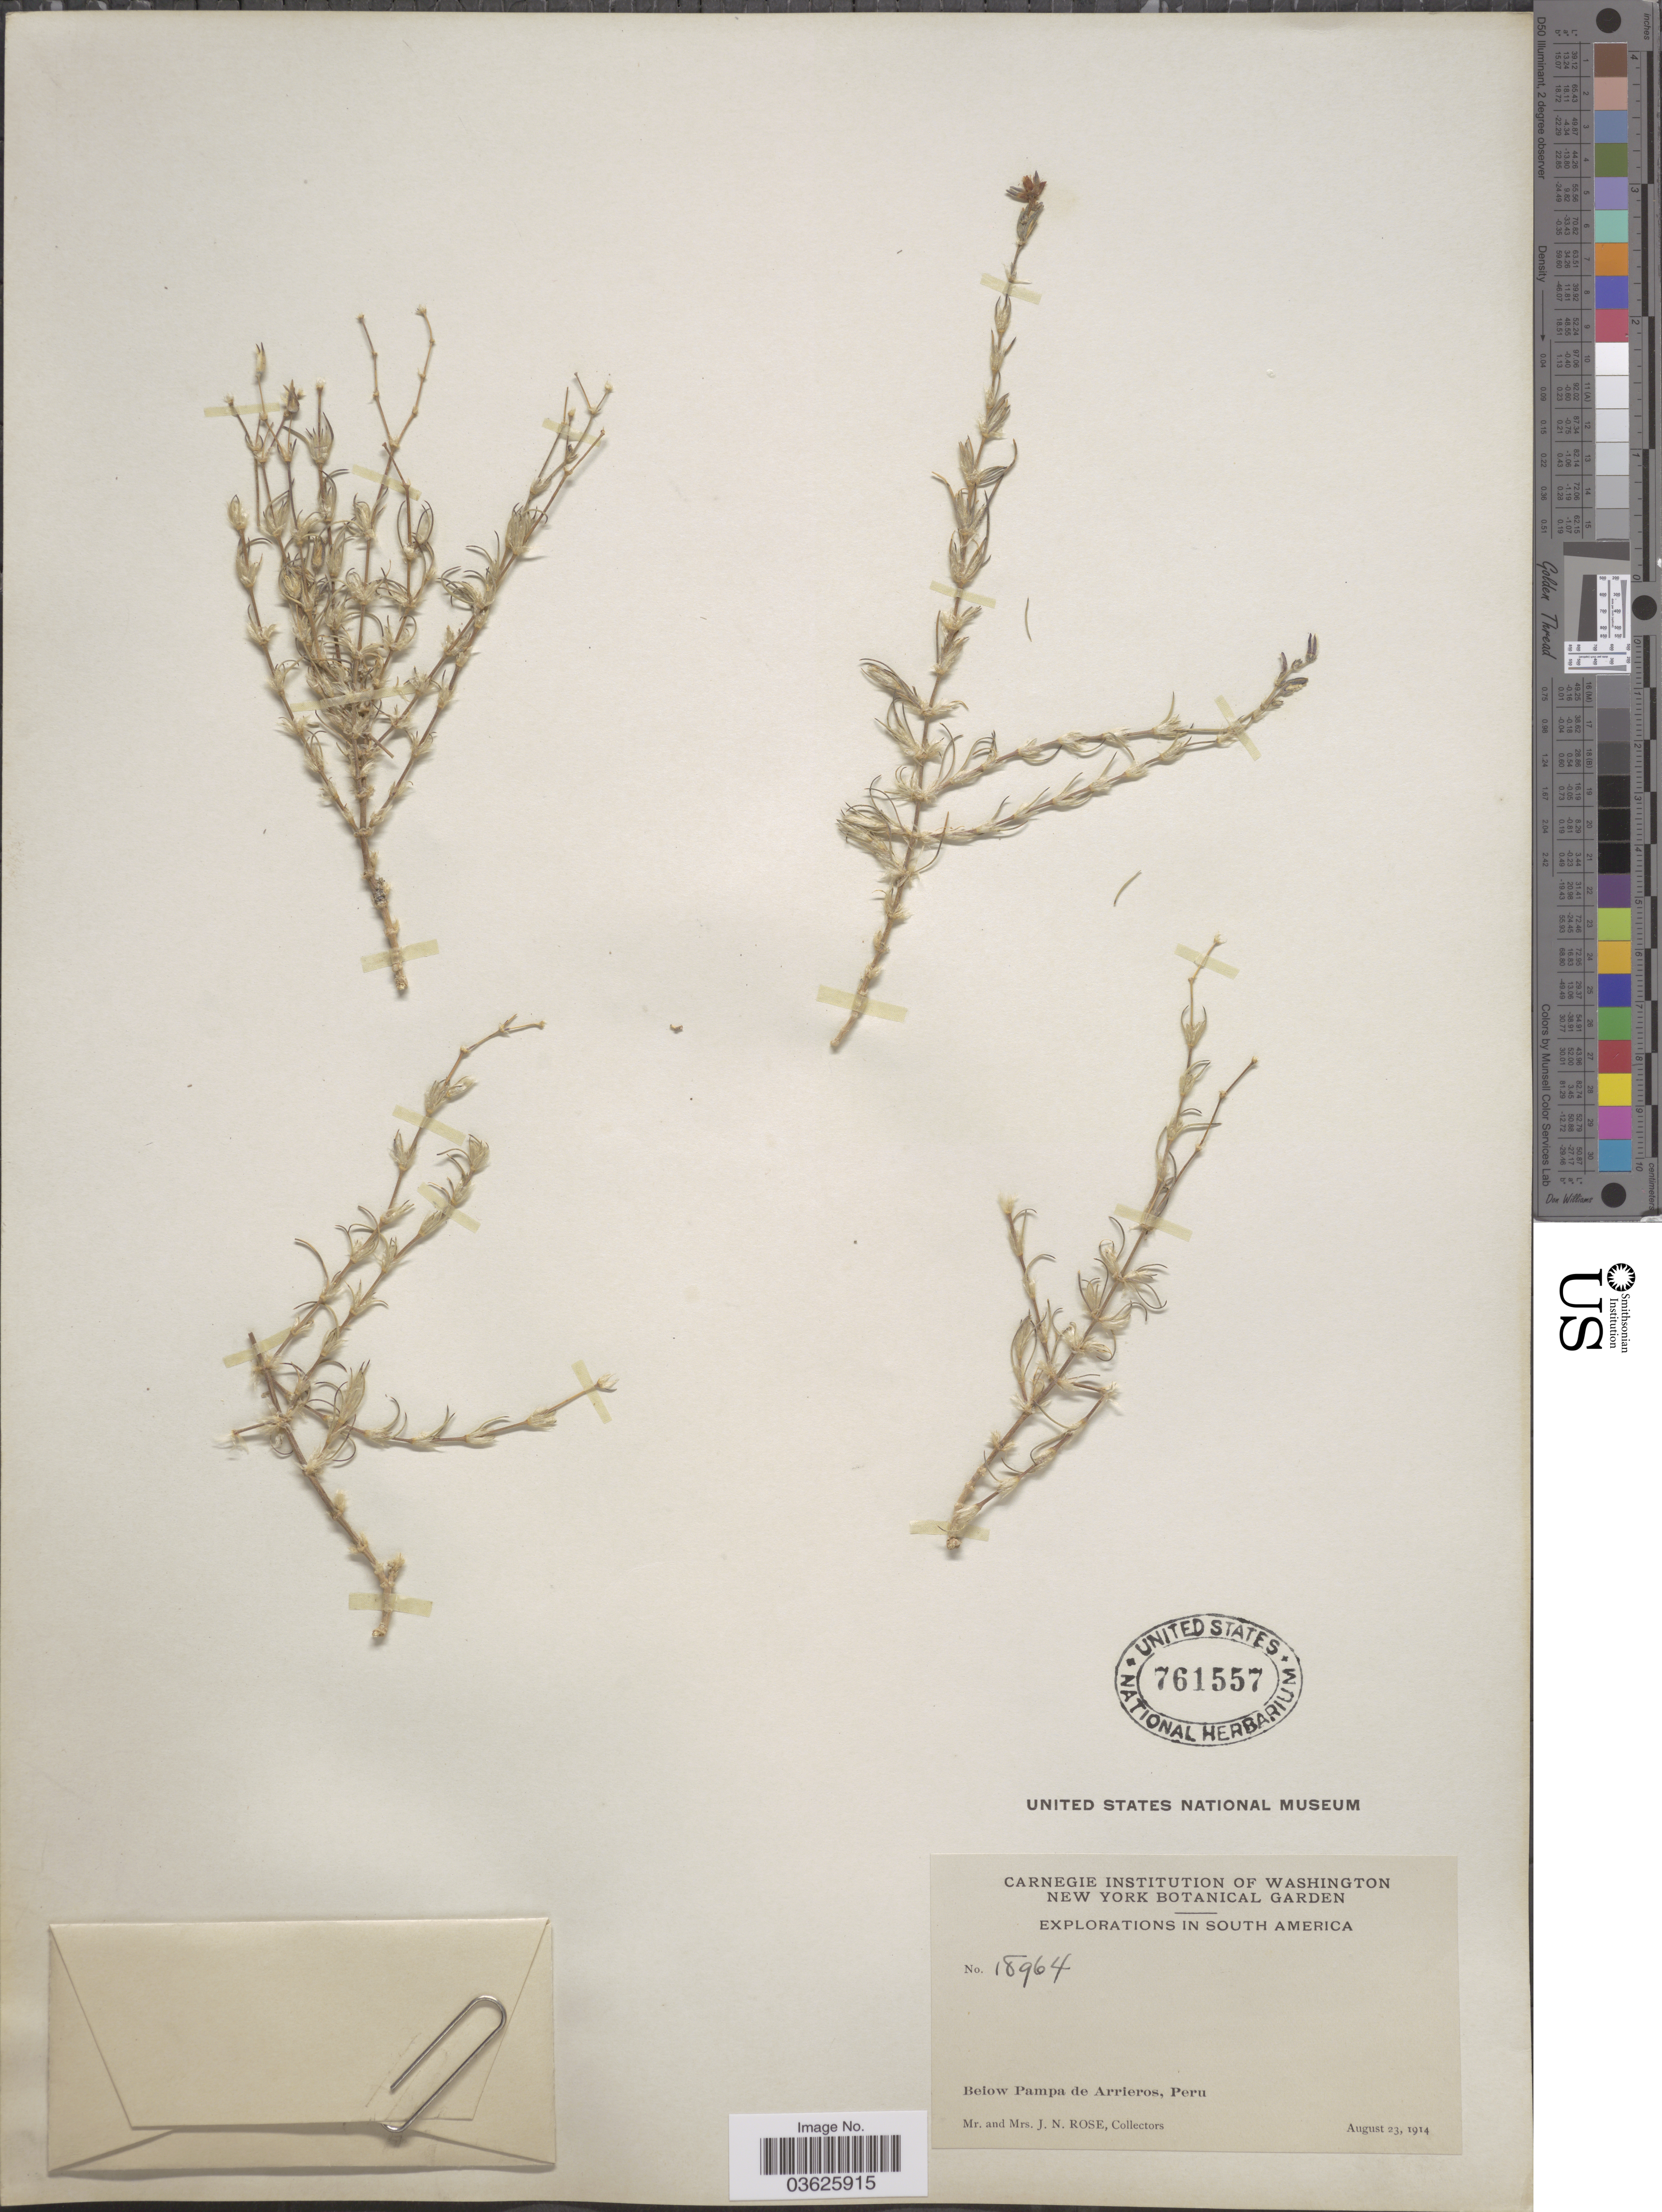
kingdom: Plantae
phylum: Tracheophyta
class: Magnoliopsida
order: Caryophyllales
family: Caryophyllaceae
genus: Spergularia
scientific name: Spergularia congestifolia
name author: I.M. Johnst.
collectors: J. N. Rose & L. B. Rose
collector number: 18964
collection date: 1914-08-23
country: Peru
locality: Below Pampa de Arrieros.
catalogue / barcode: US 761557